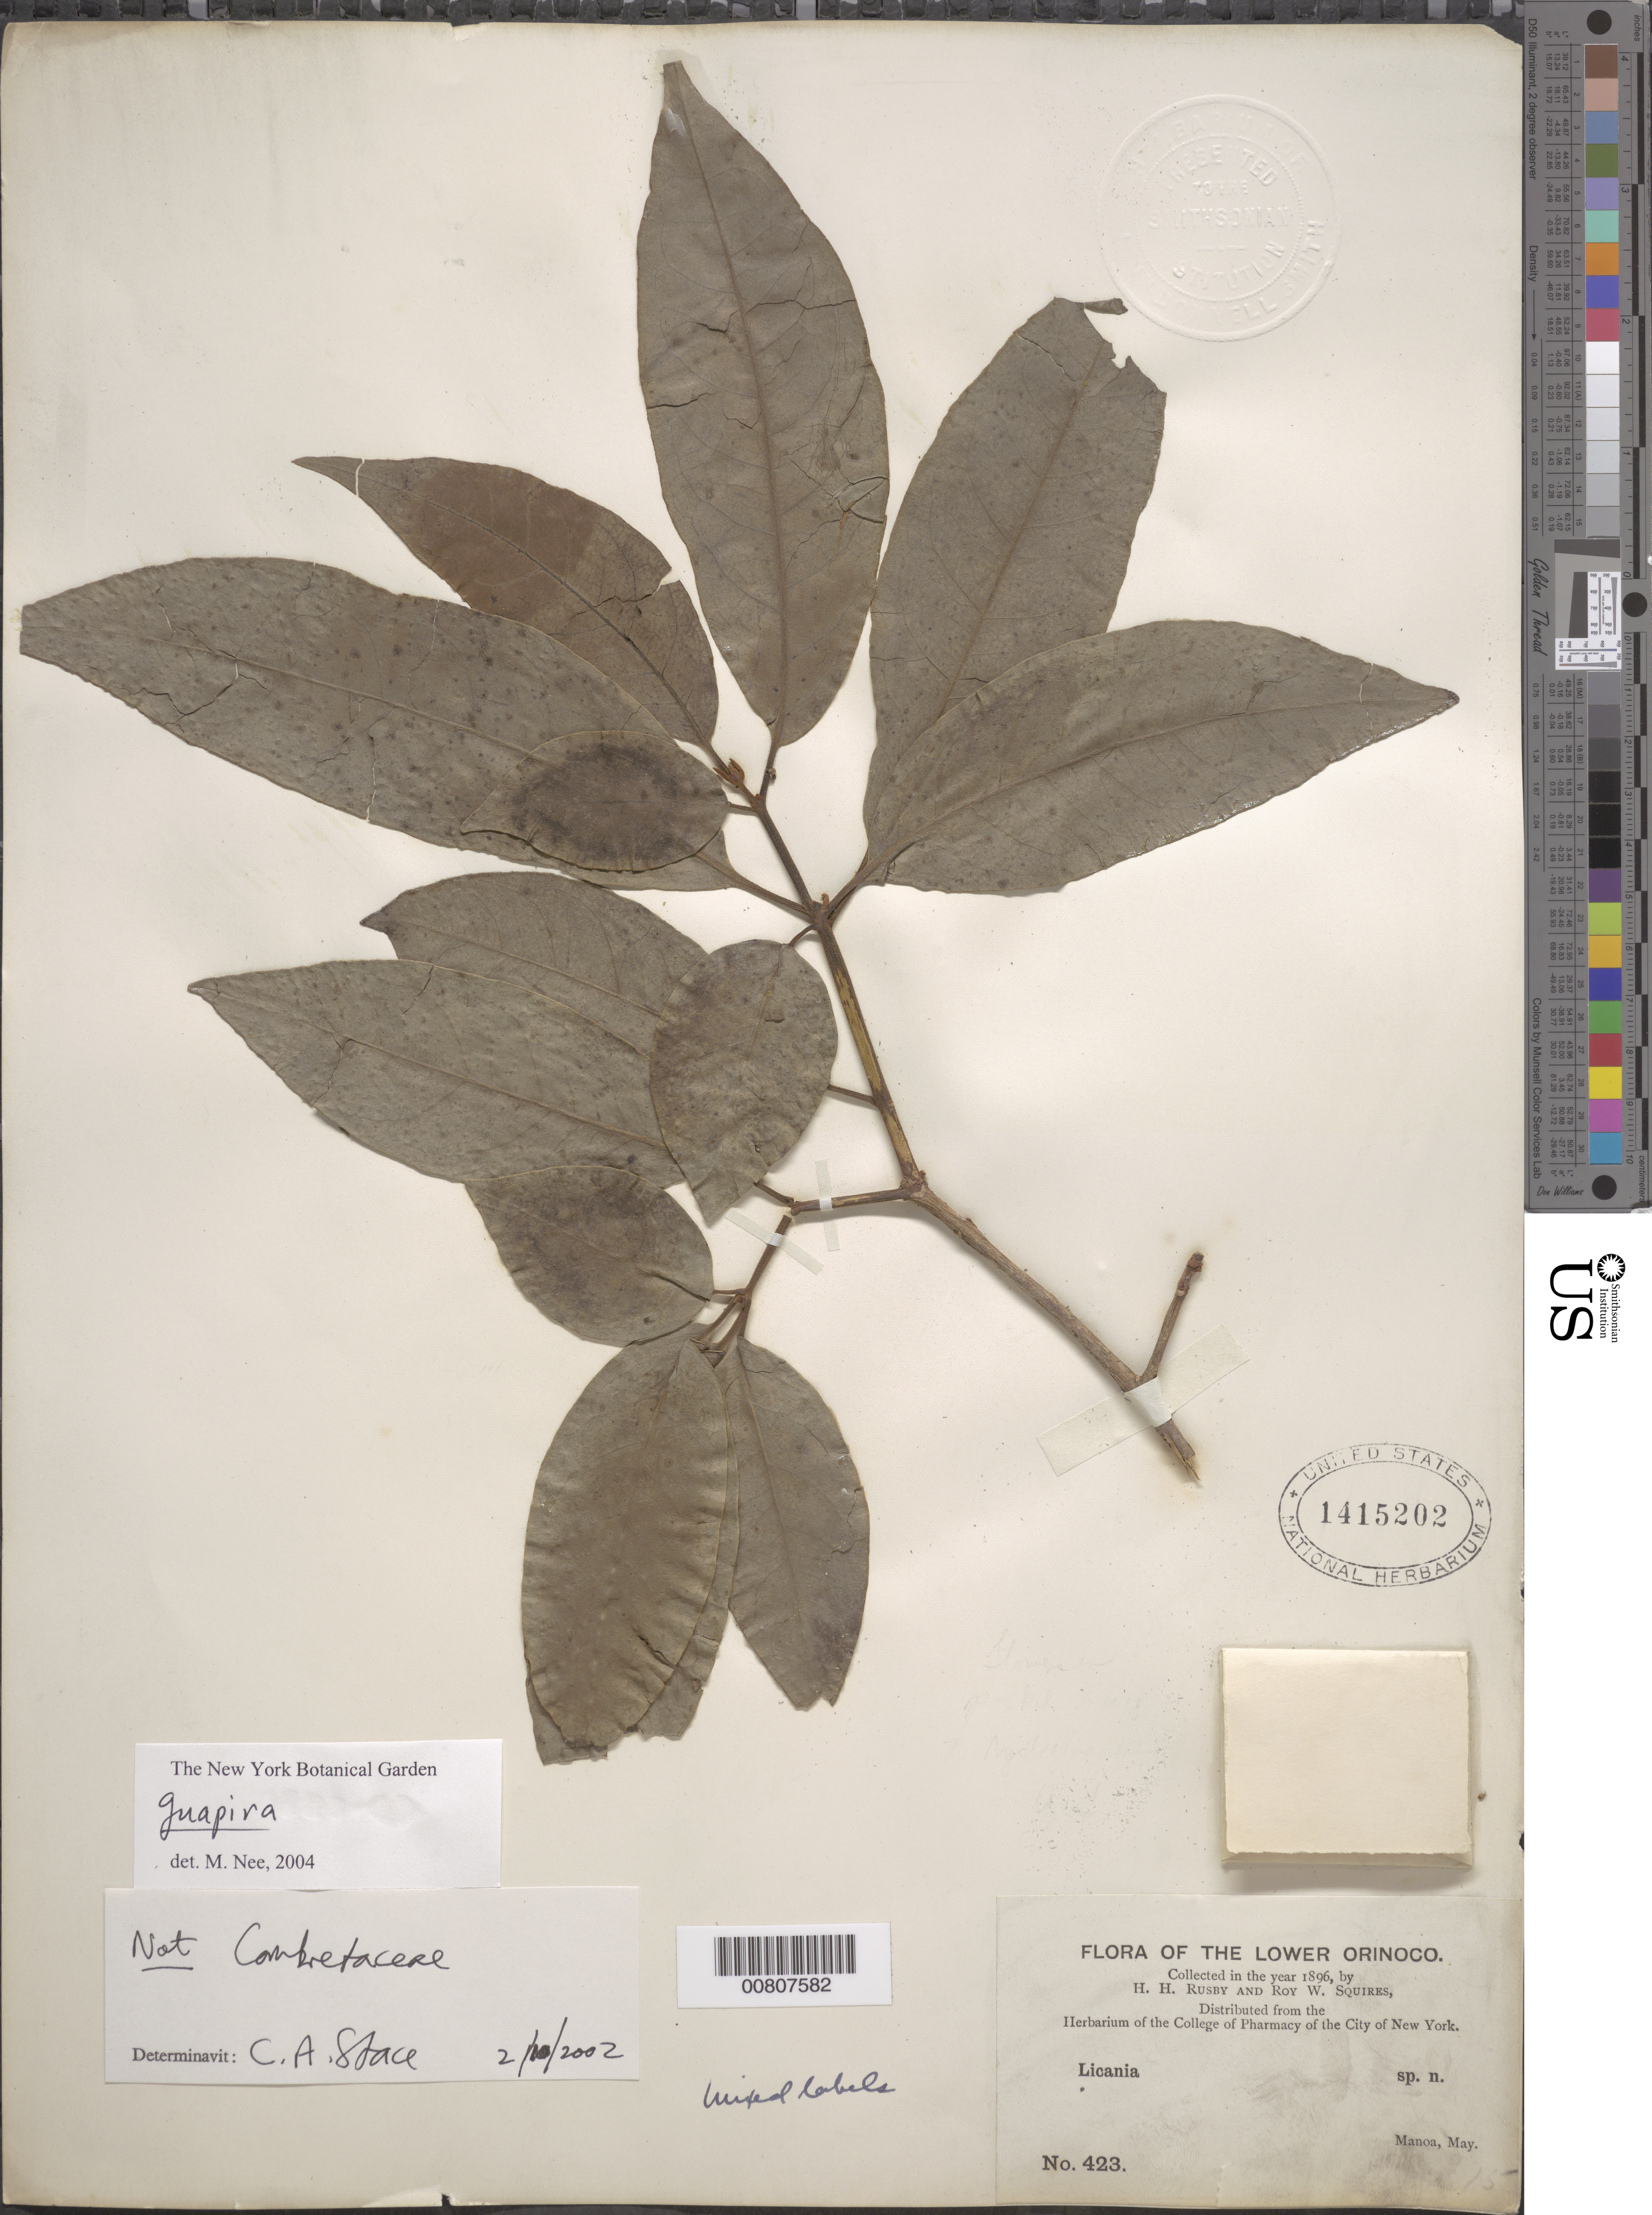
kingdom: Plantae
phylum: Tracheophyta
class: Magnoliopsida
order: Caryophyllales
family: Nyctaginaceae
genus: Guapira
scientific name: Guapira sp.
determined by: Nee, Michael H.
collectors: H. H. Rusby & R. Squires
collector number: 423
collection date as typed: May 1896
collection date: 1896-05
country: Venezuela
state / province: Delta Amacuro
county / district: Antonio Díaz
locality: Lower Orinoco, Manoa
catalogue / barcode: US 1415202